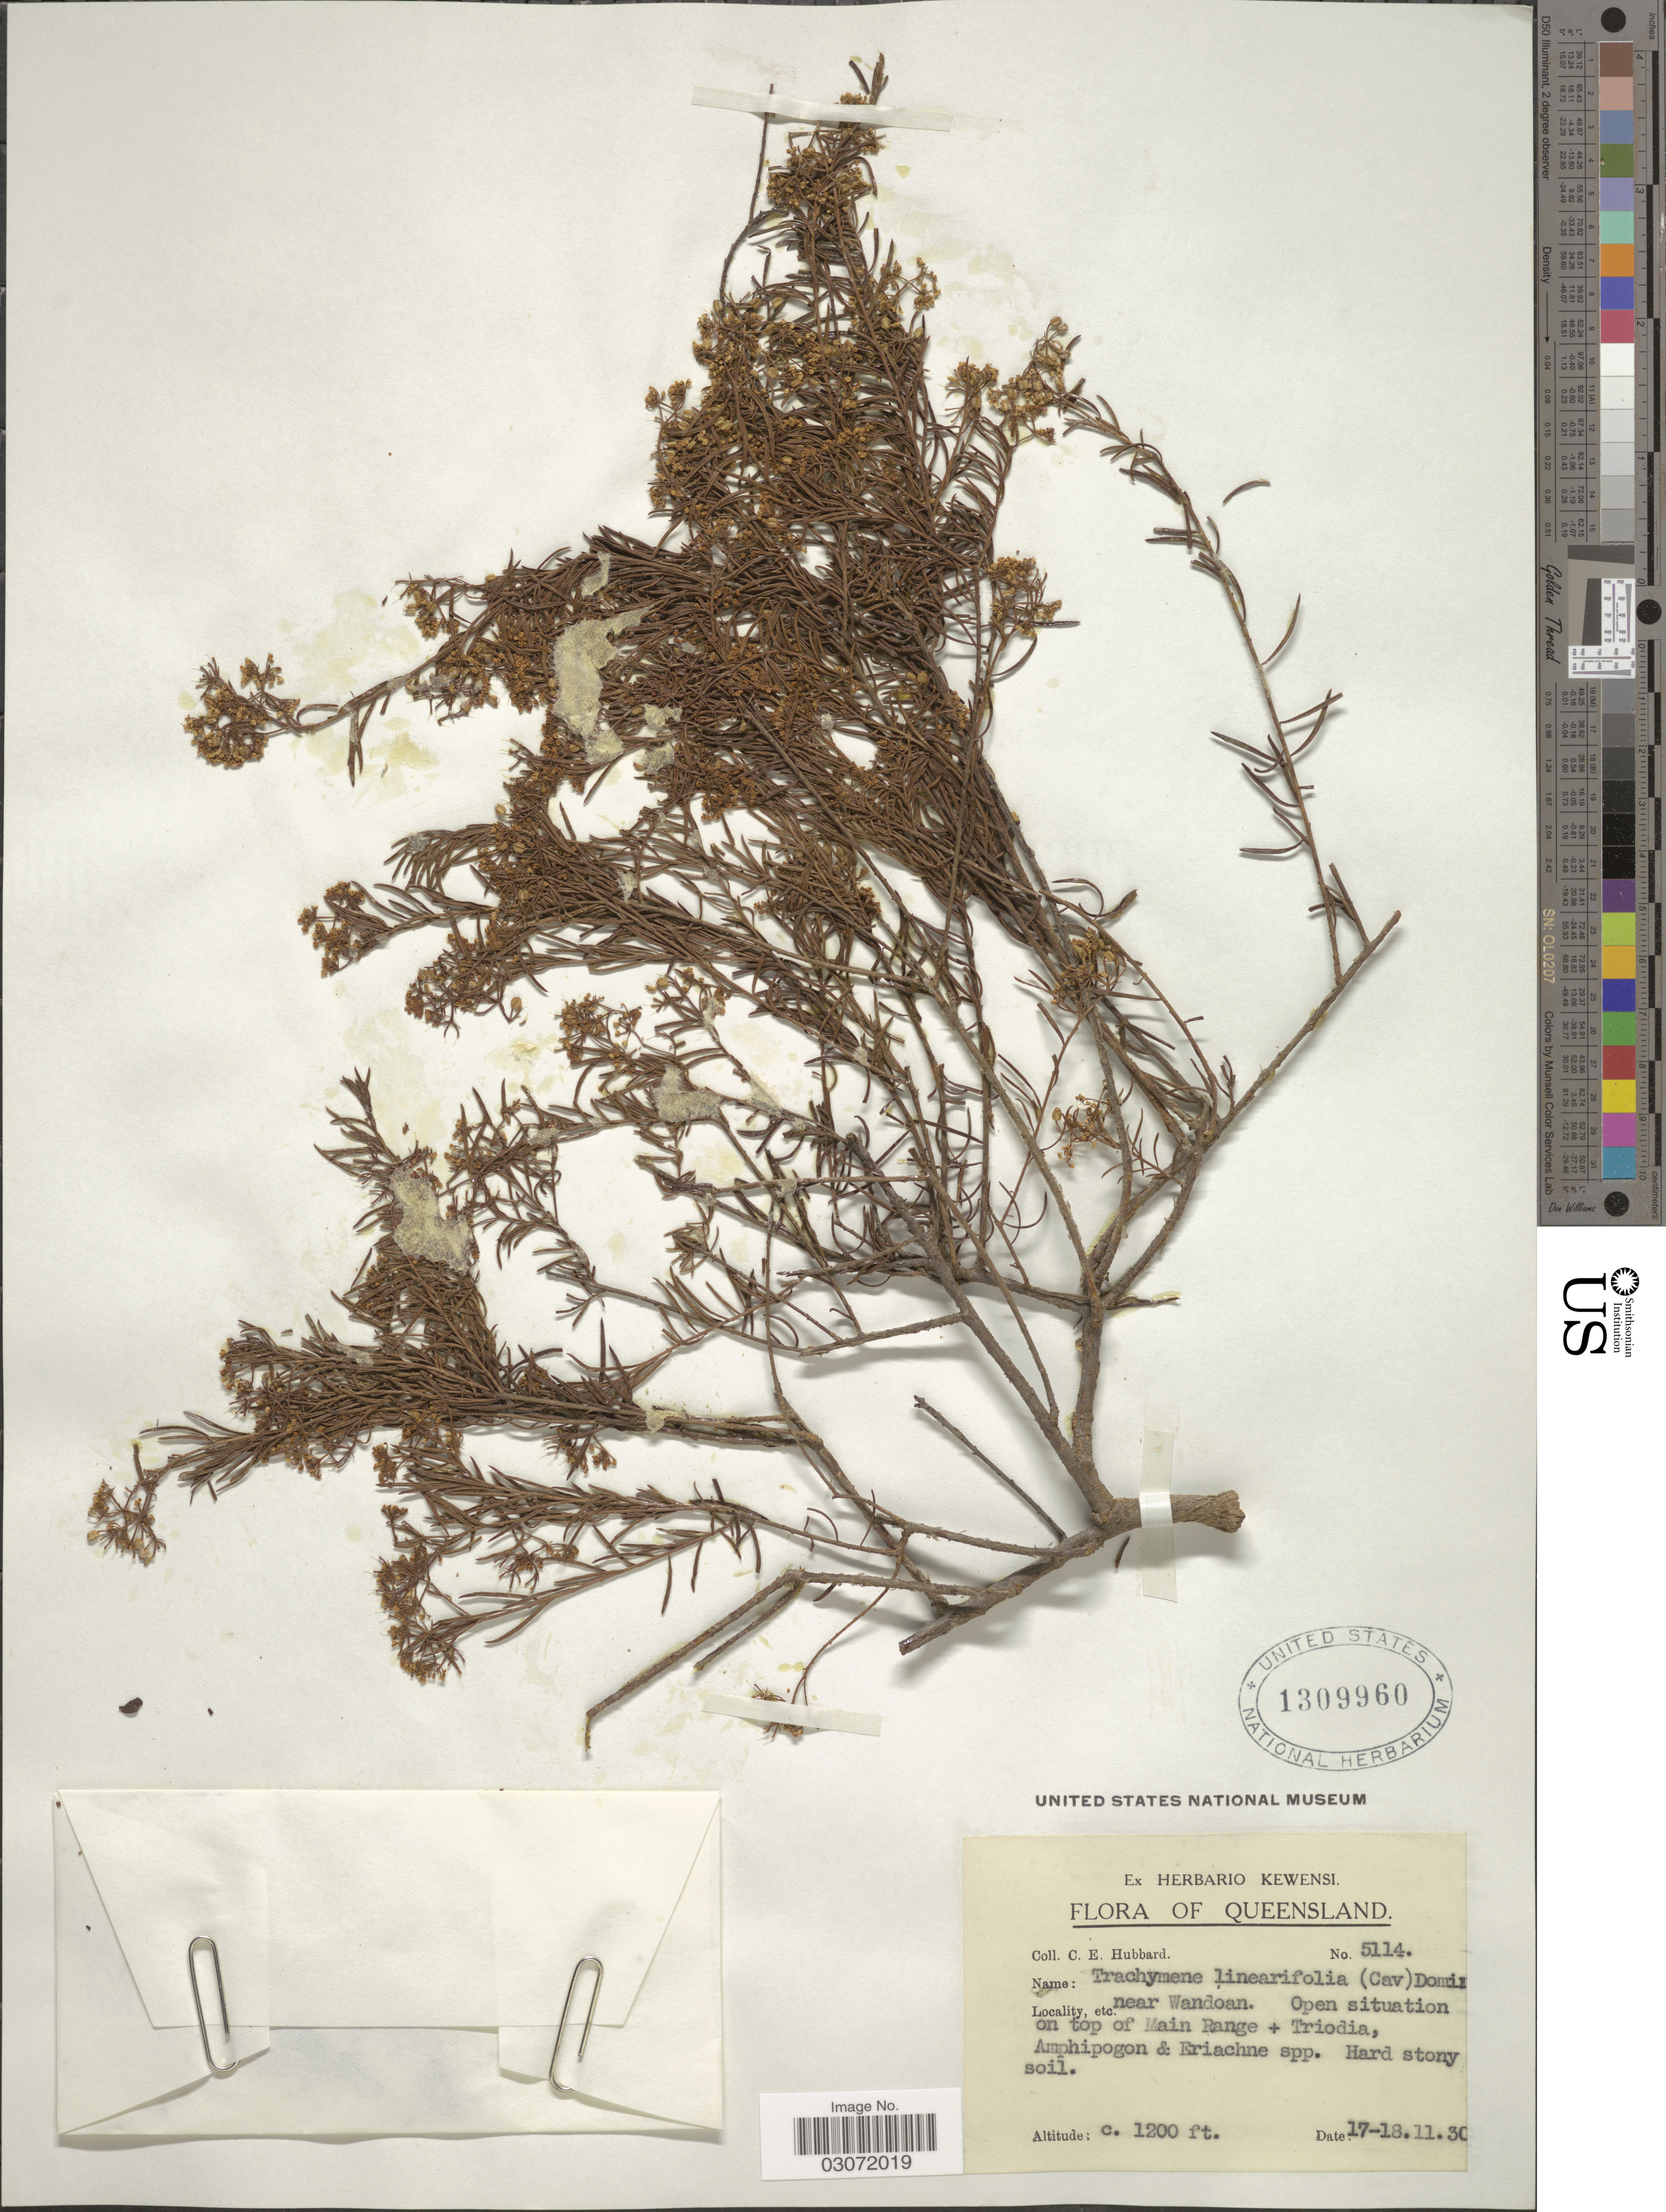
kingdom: Plantae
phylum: Tracheophyta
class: Magnoliopsida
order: Apiales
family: Apiaceae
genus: Platysace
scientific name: Platysace linearifolia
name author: (Cav.) C. Norman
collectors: C. E. Hubbard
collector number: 5114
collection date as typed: Transcribed d/m/y: 17/11/30 to 18/11/30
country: Australia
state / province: Queensland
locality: Near Wandoan. Open situation on top of Main Range.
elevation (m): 366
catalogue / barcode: US 1309960